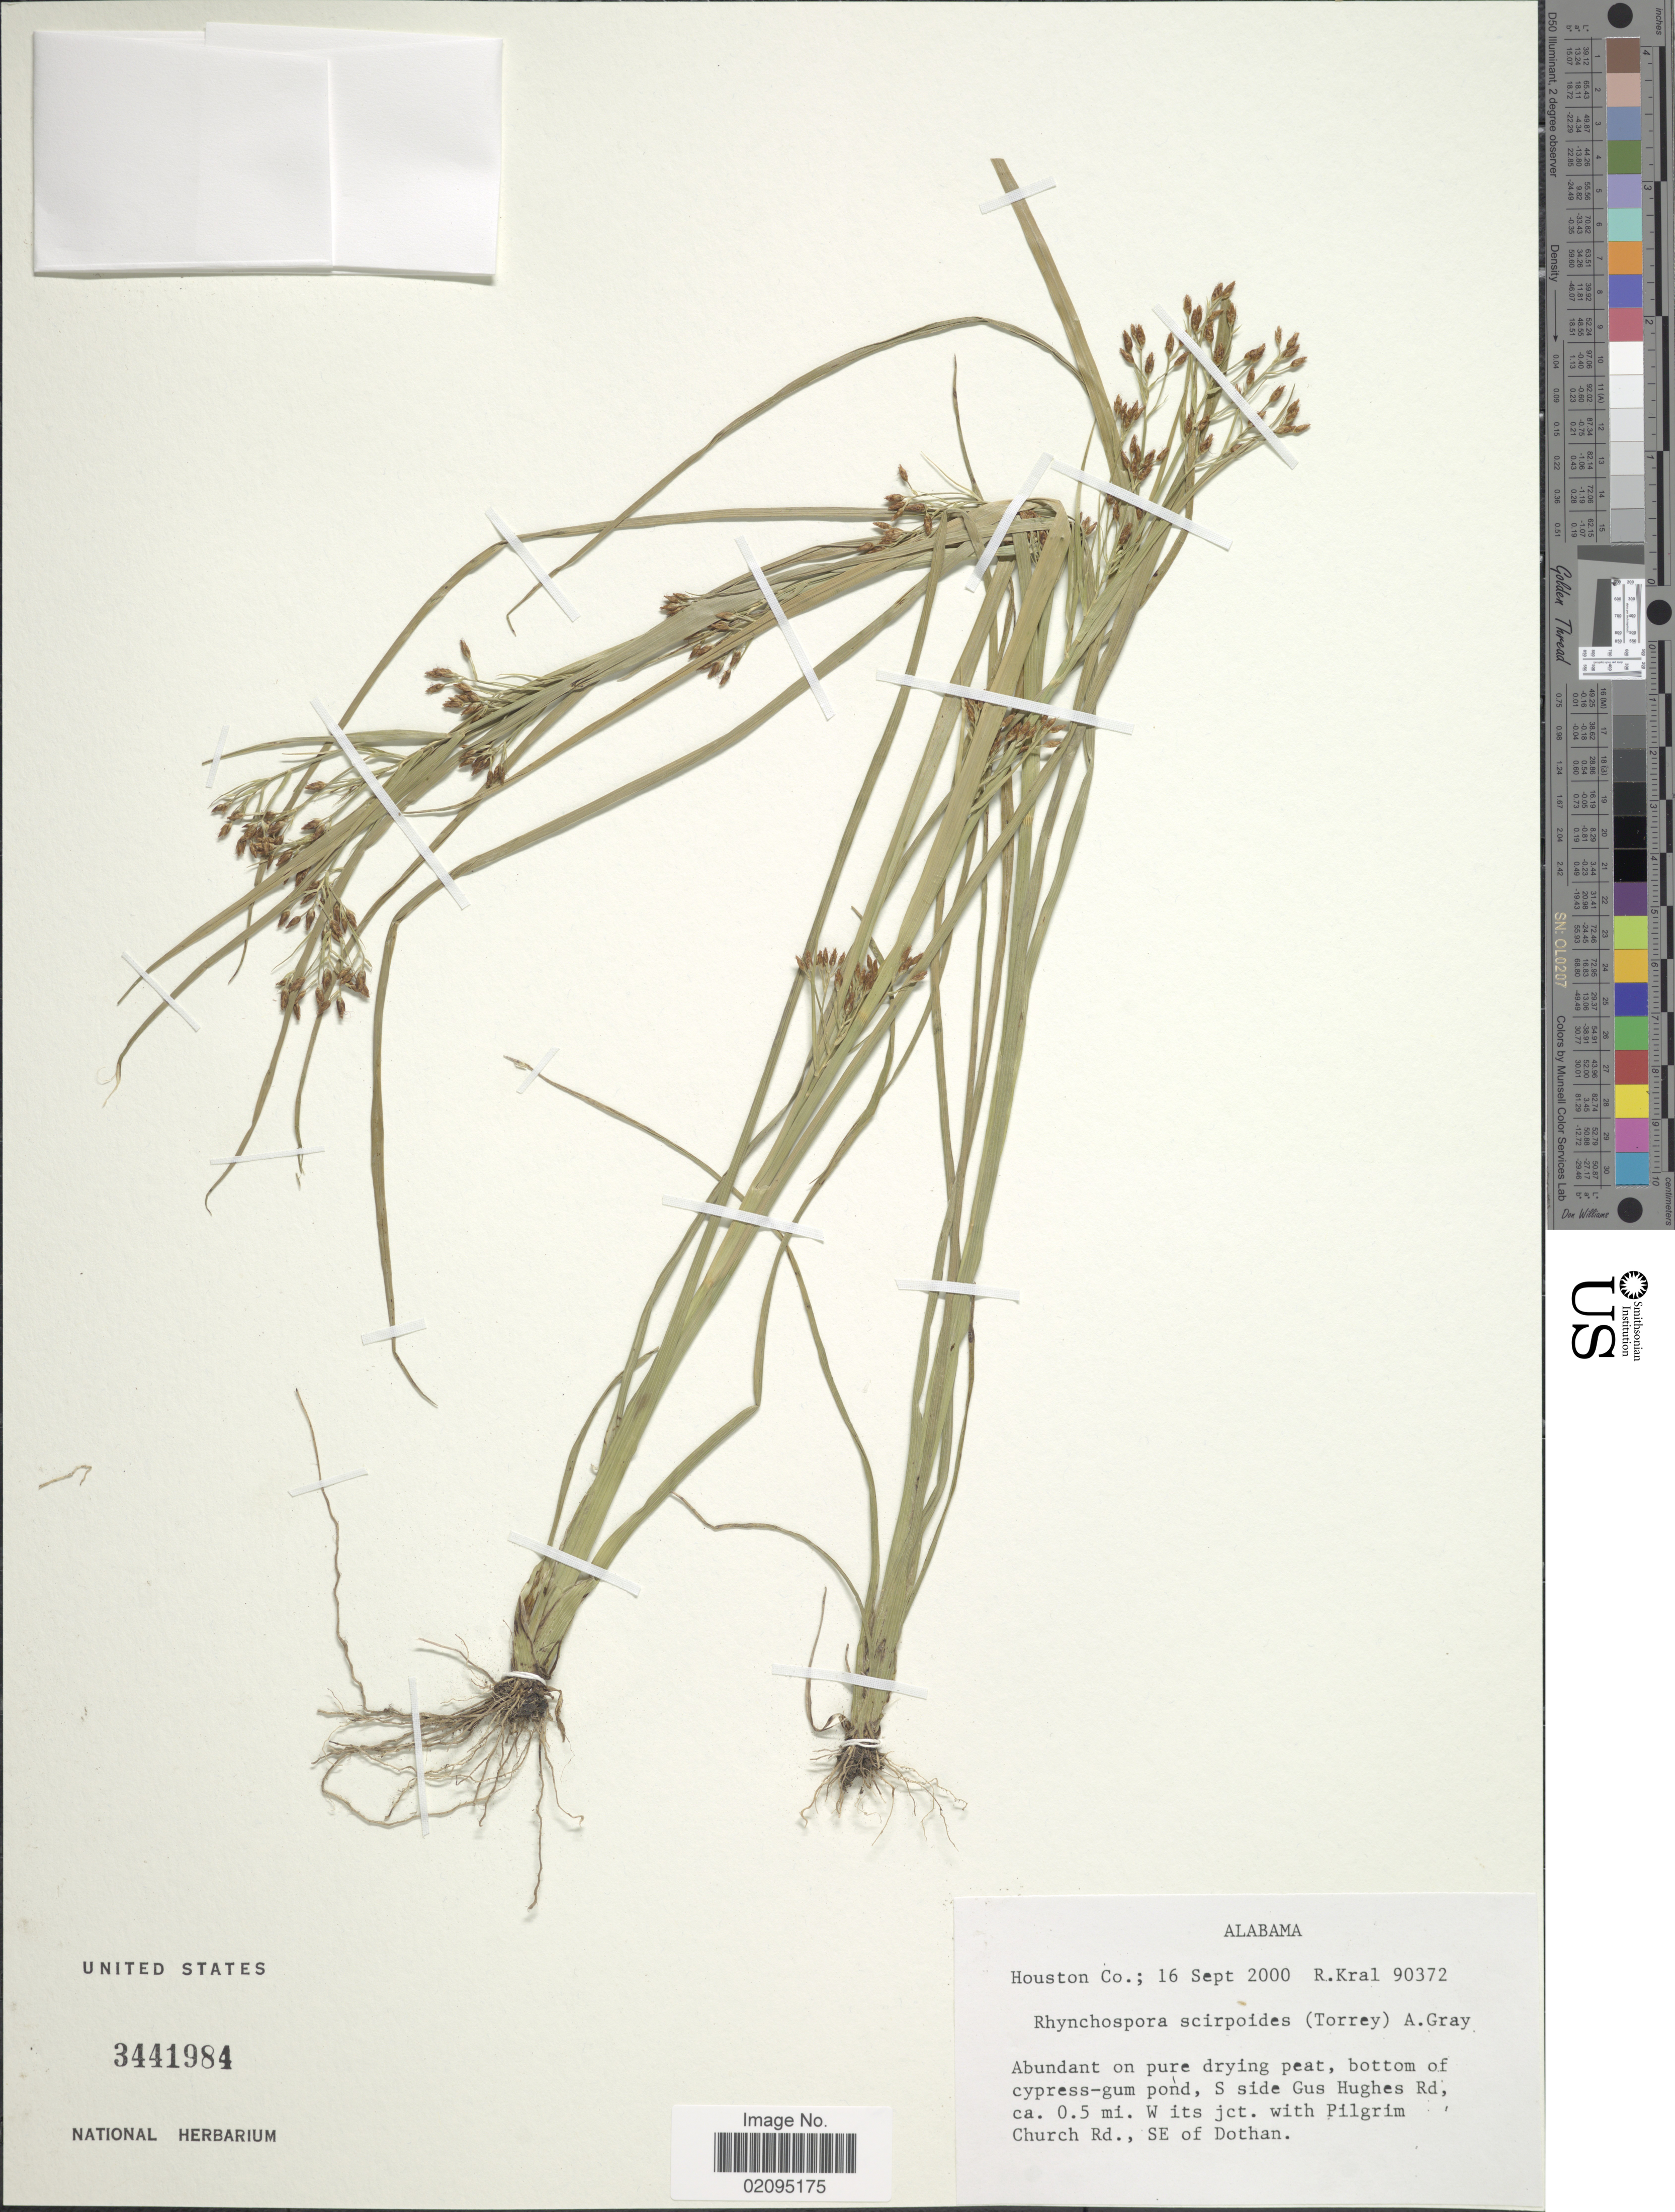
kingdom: Plantae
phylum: Tracheophyta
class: Liliopsida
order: Poales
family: Cyperaceae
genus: Rhynchospora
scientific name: Rhynchospora scirpoides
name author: (Torr.) Griseb.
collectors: R. Kral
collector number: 90372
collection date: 2000-09-16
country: United States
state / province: Alabama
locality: Houston Co. Bottom of cypress-gum pond, S side Gus Hughes Rd., ca. 0.5 mi. W jct. with Pilgrim Chruch Rd., SE of Dothan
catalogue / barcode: US 3441984